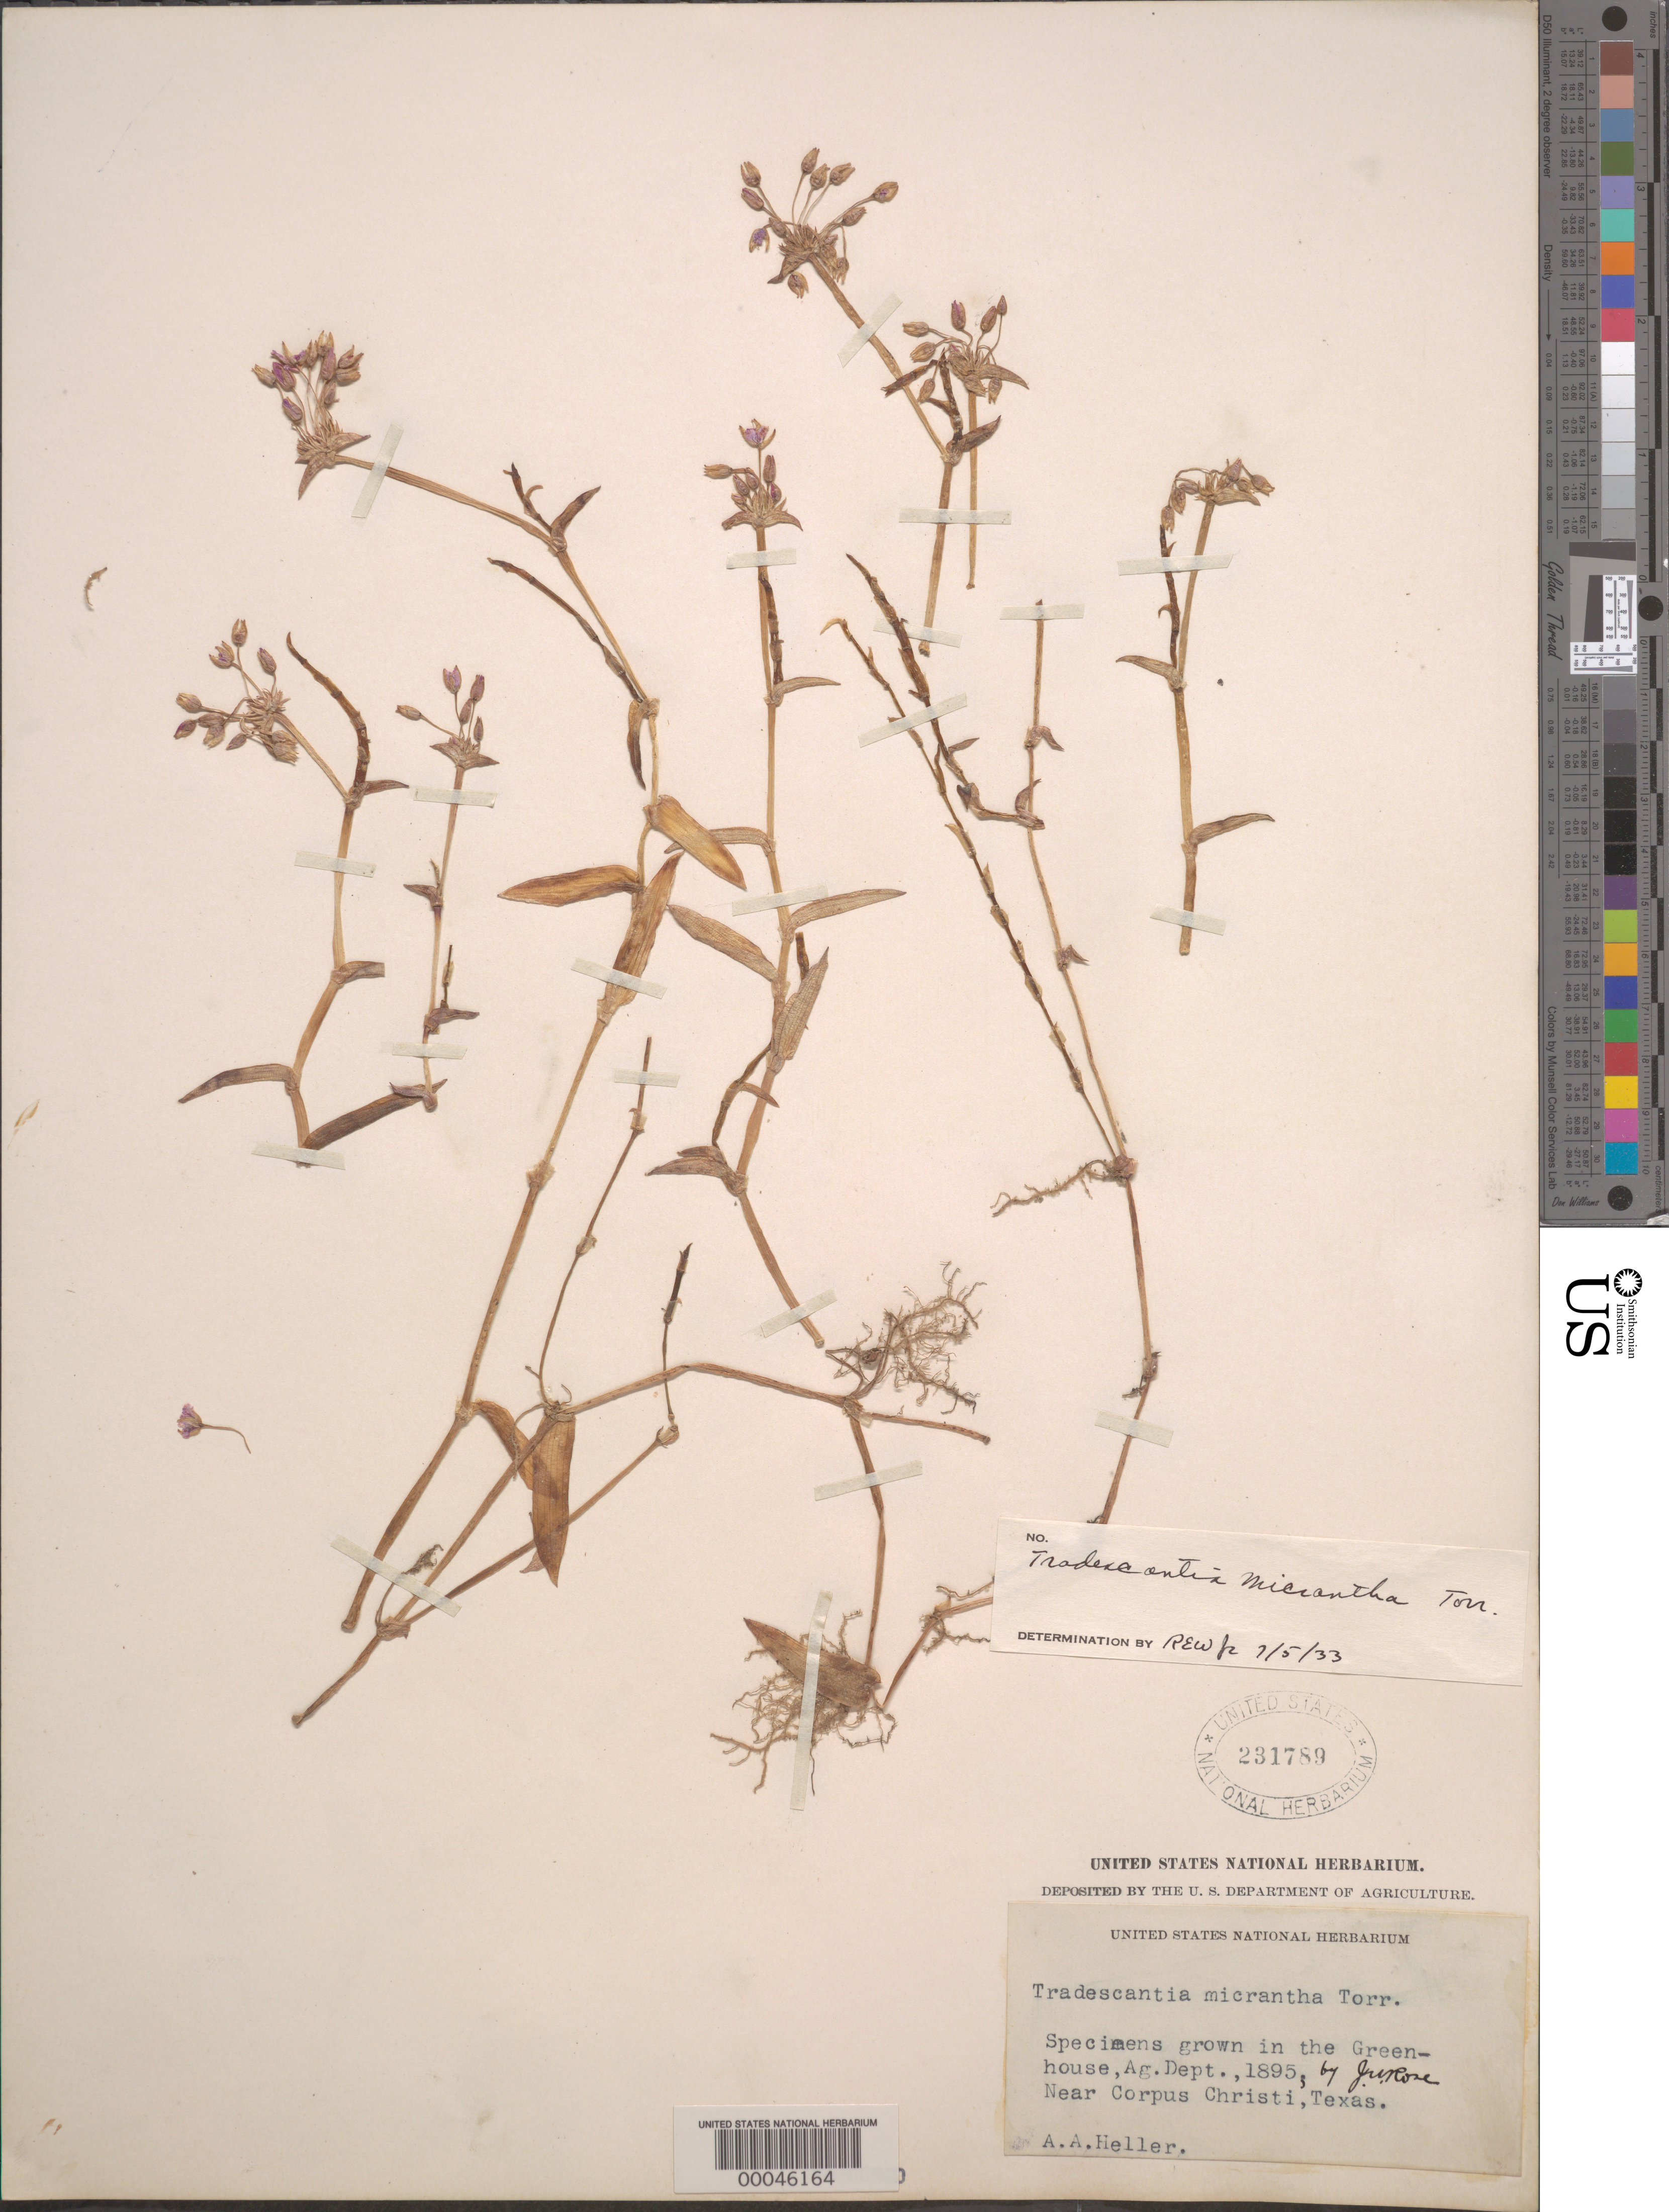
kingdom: Plantae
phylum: Tracheophyta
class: Liliopsida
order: Commelinales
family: Commelinaceae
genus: Callisia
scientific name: Callisia micrantha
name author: (Torr.) D.R. Hunt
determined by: Woodson, R. E., Jr.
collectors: A. A. Heller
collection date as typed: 1895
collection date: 1895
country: United States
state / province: Texas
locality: Dept. of agriculture, near corpus christi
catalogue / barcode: US 231789